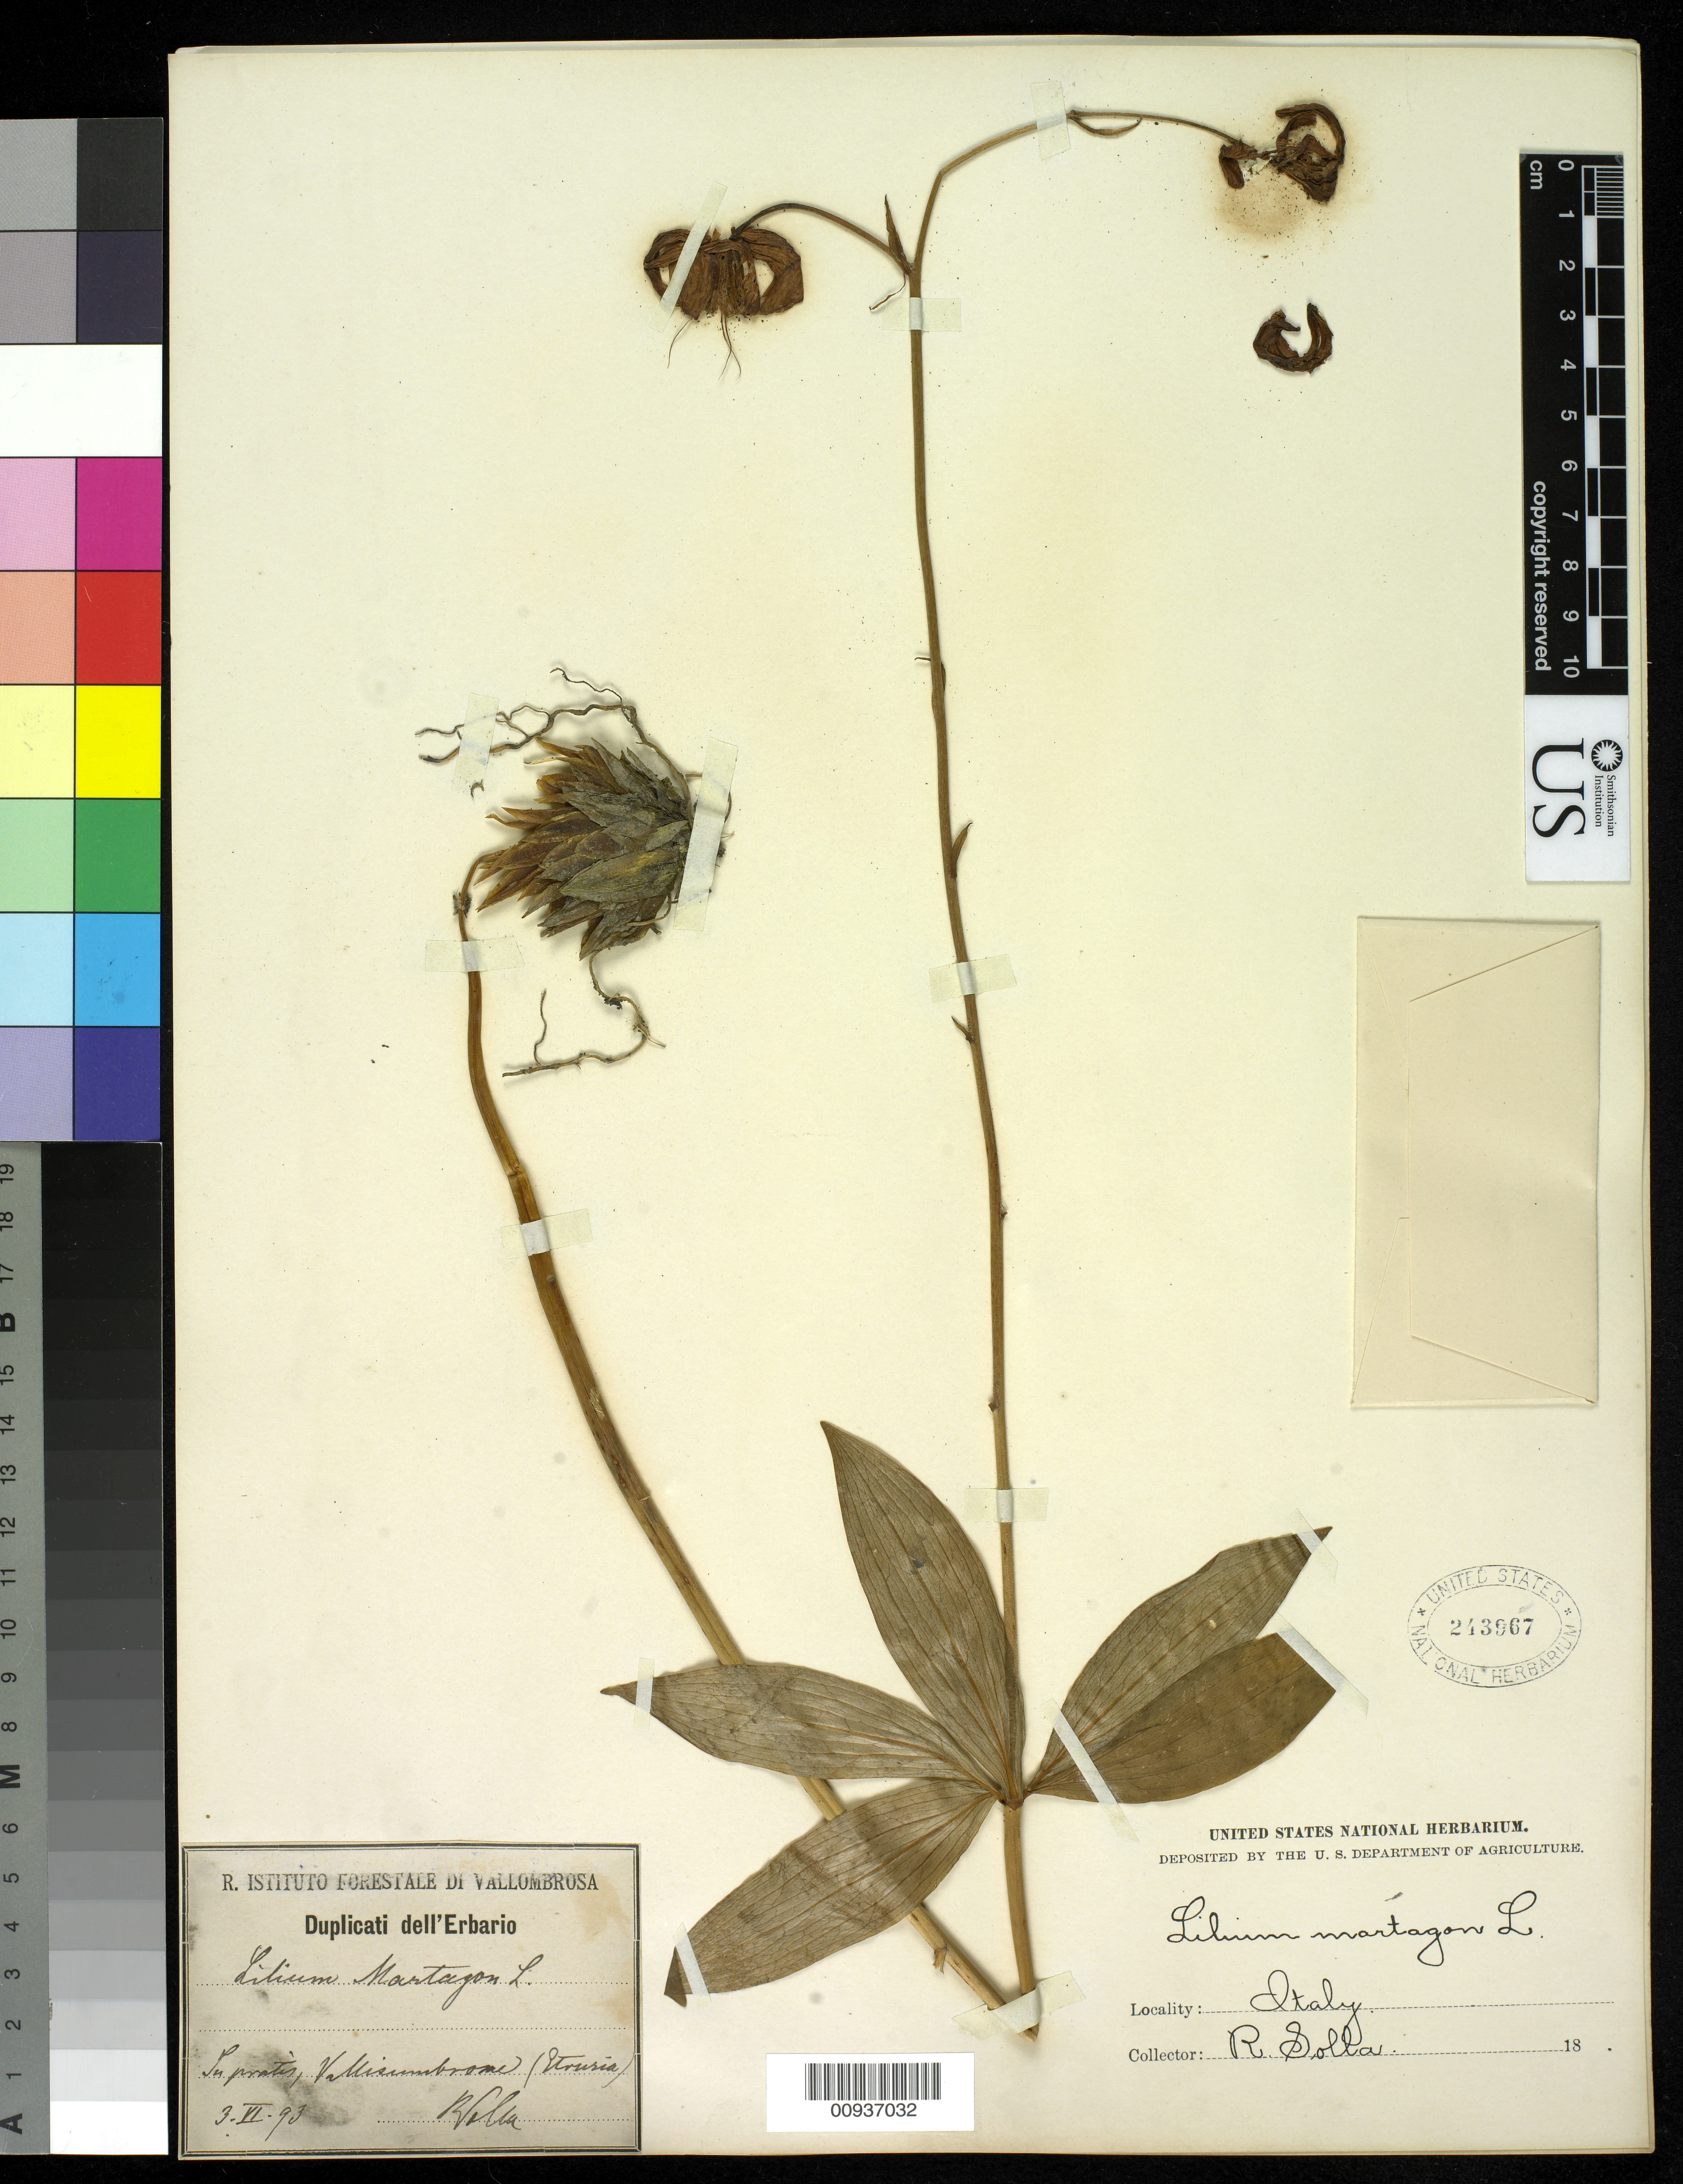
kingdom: Plantae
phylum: Tracheophyta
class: Liliopsida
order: Liliales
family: Liliaceae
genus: Lilium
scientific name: Lilium martagon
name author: L.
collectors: R. Solla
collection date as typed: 06 Mar 1893 or 03 Jun 1893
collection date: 1893-03-06 or 1893-06-03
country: Italy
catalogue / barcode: US 243967